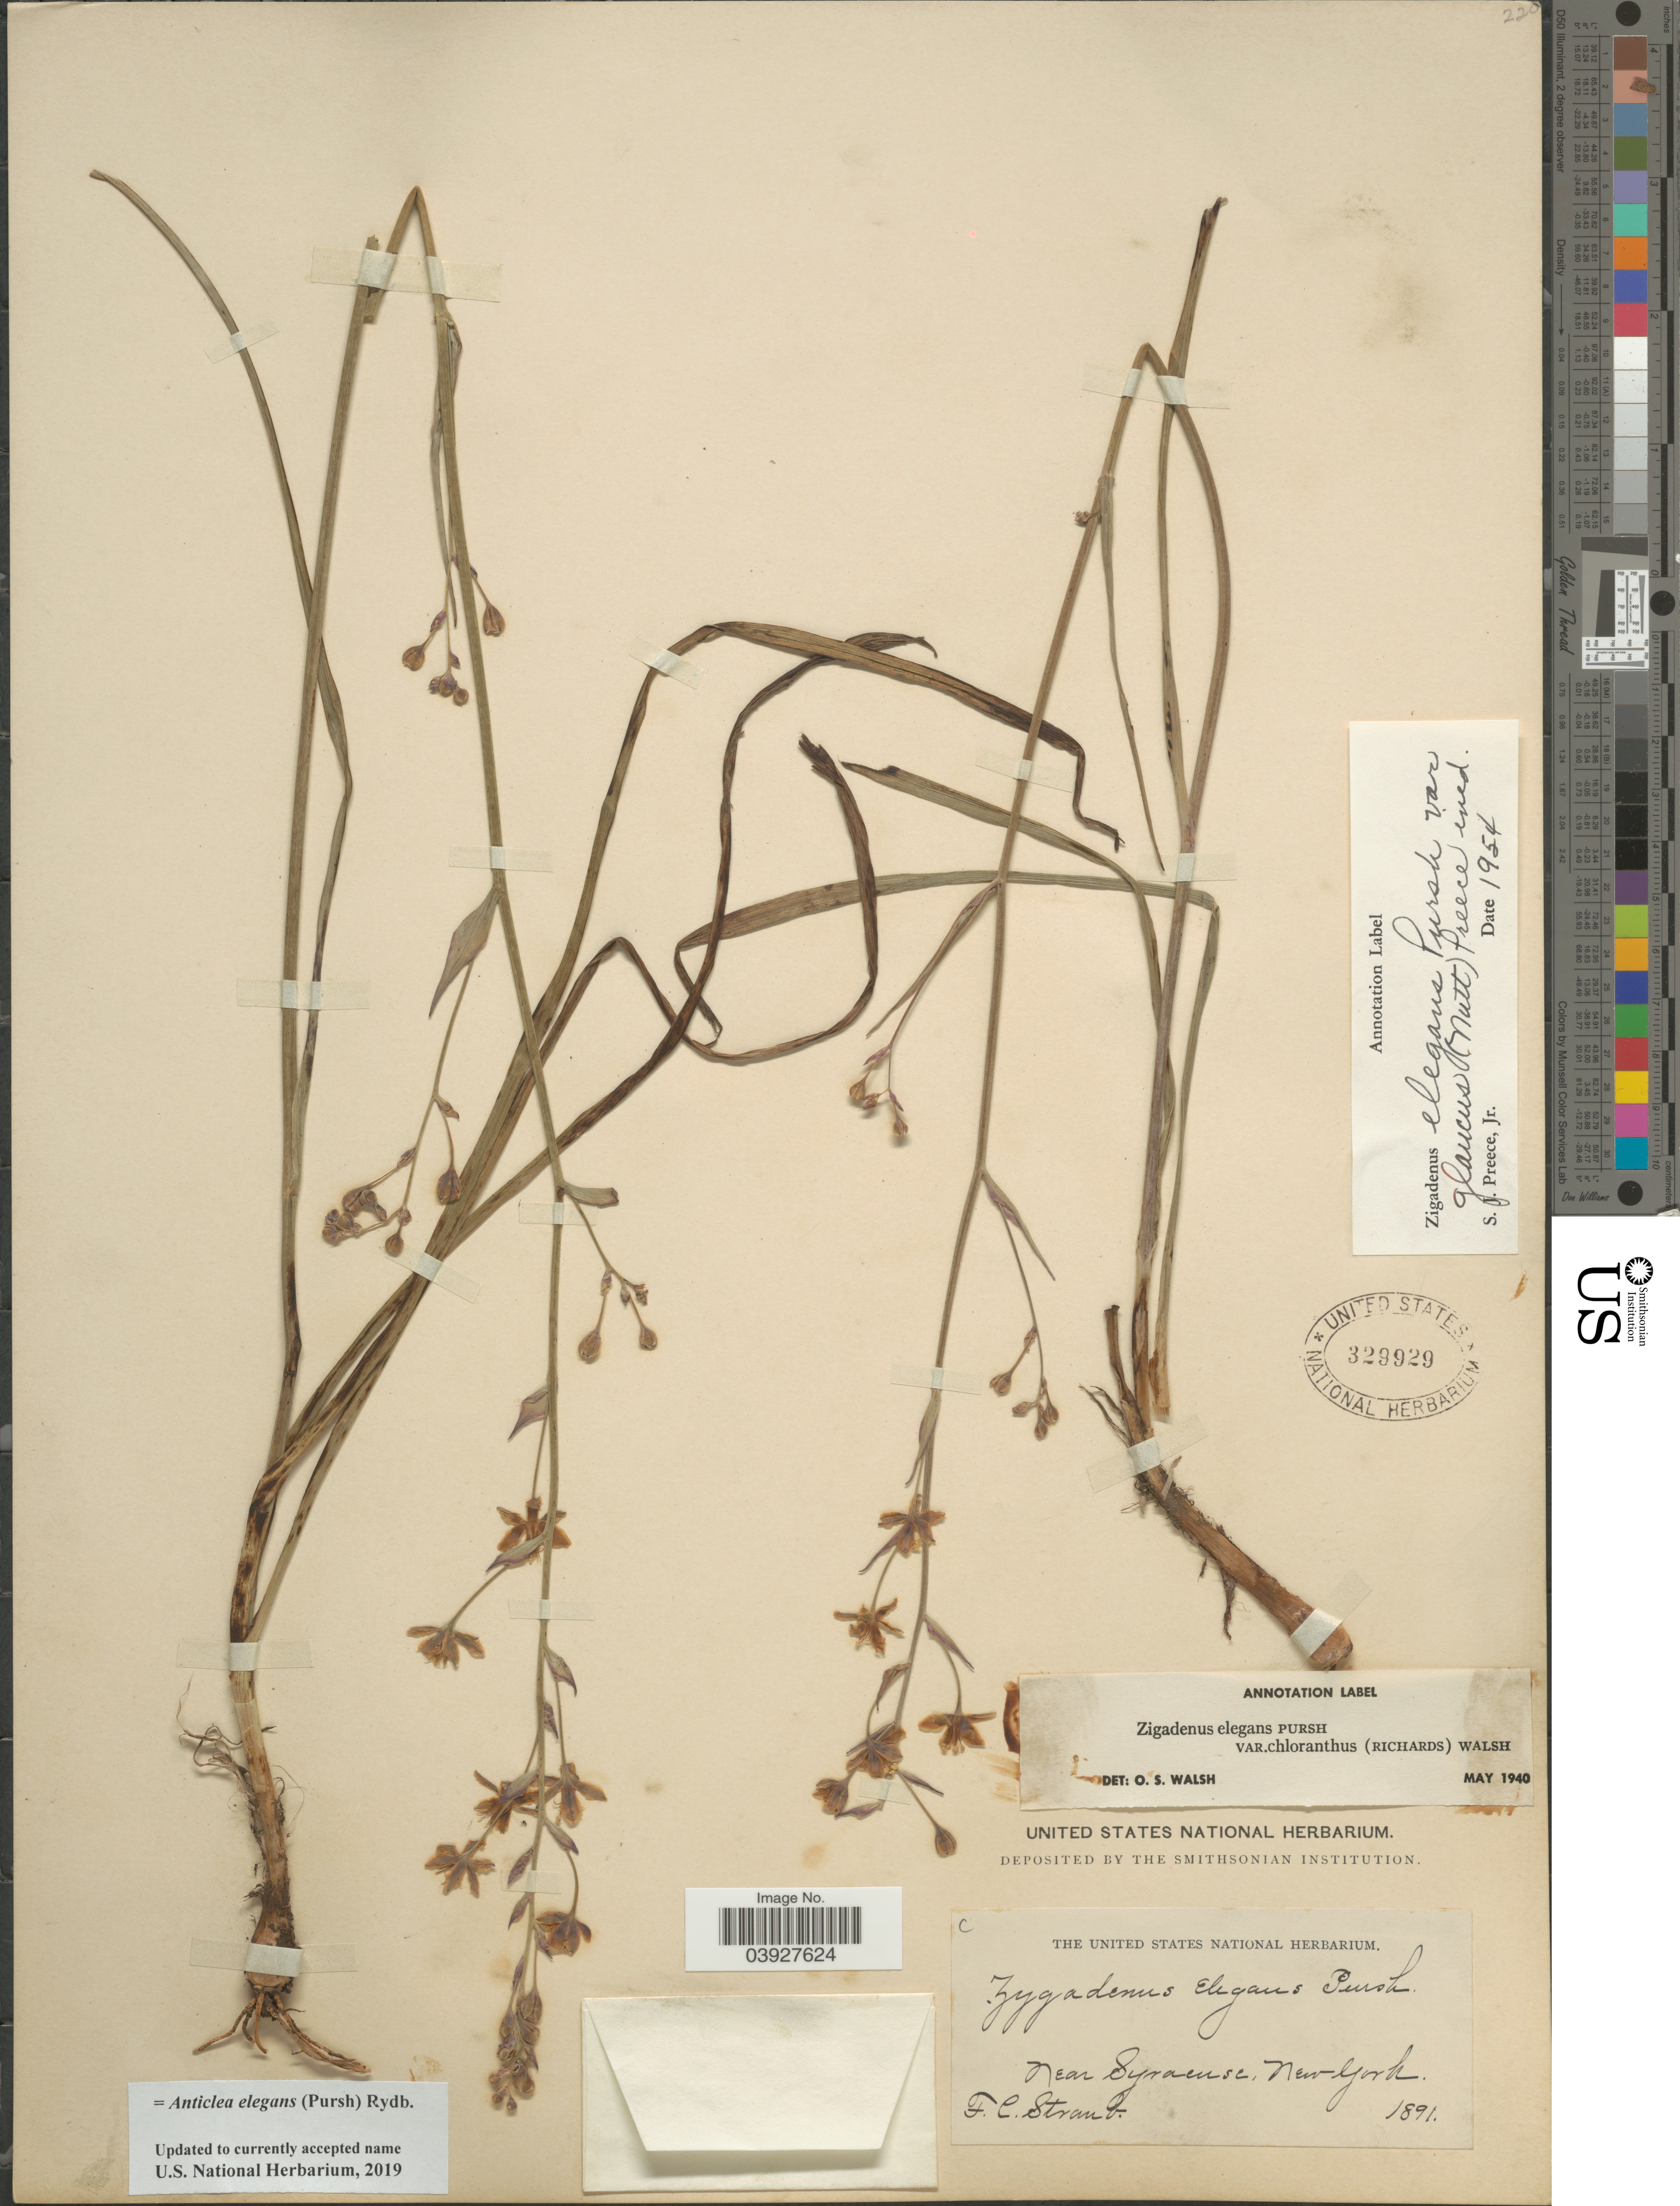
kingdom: Plantae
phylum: Tracheophyta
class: Liliopsida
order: Liliales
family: Melanthiaceae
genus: Anticlea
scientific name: Anticlea elegans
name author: (Pursh) Rydb.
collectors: F. Straub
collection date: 1891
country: United States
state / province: New York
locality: Near Syracuse.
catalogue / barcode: US 329929